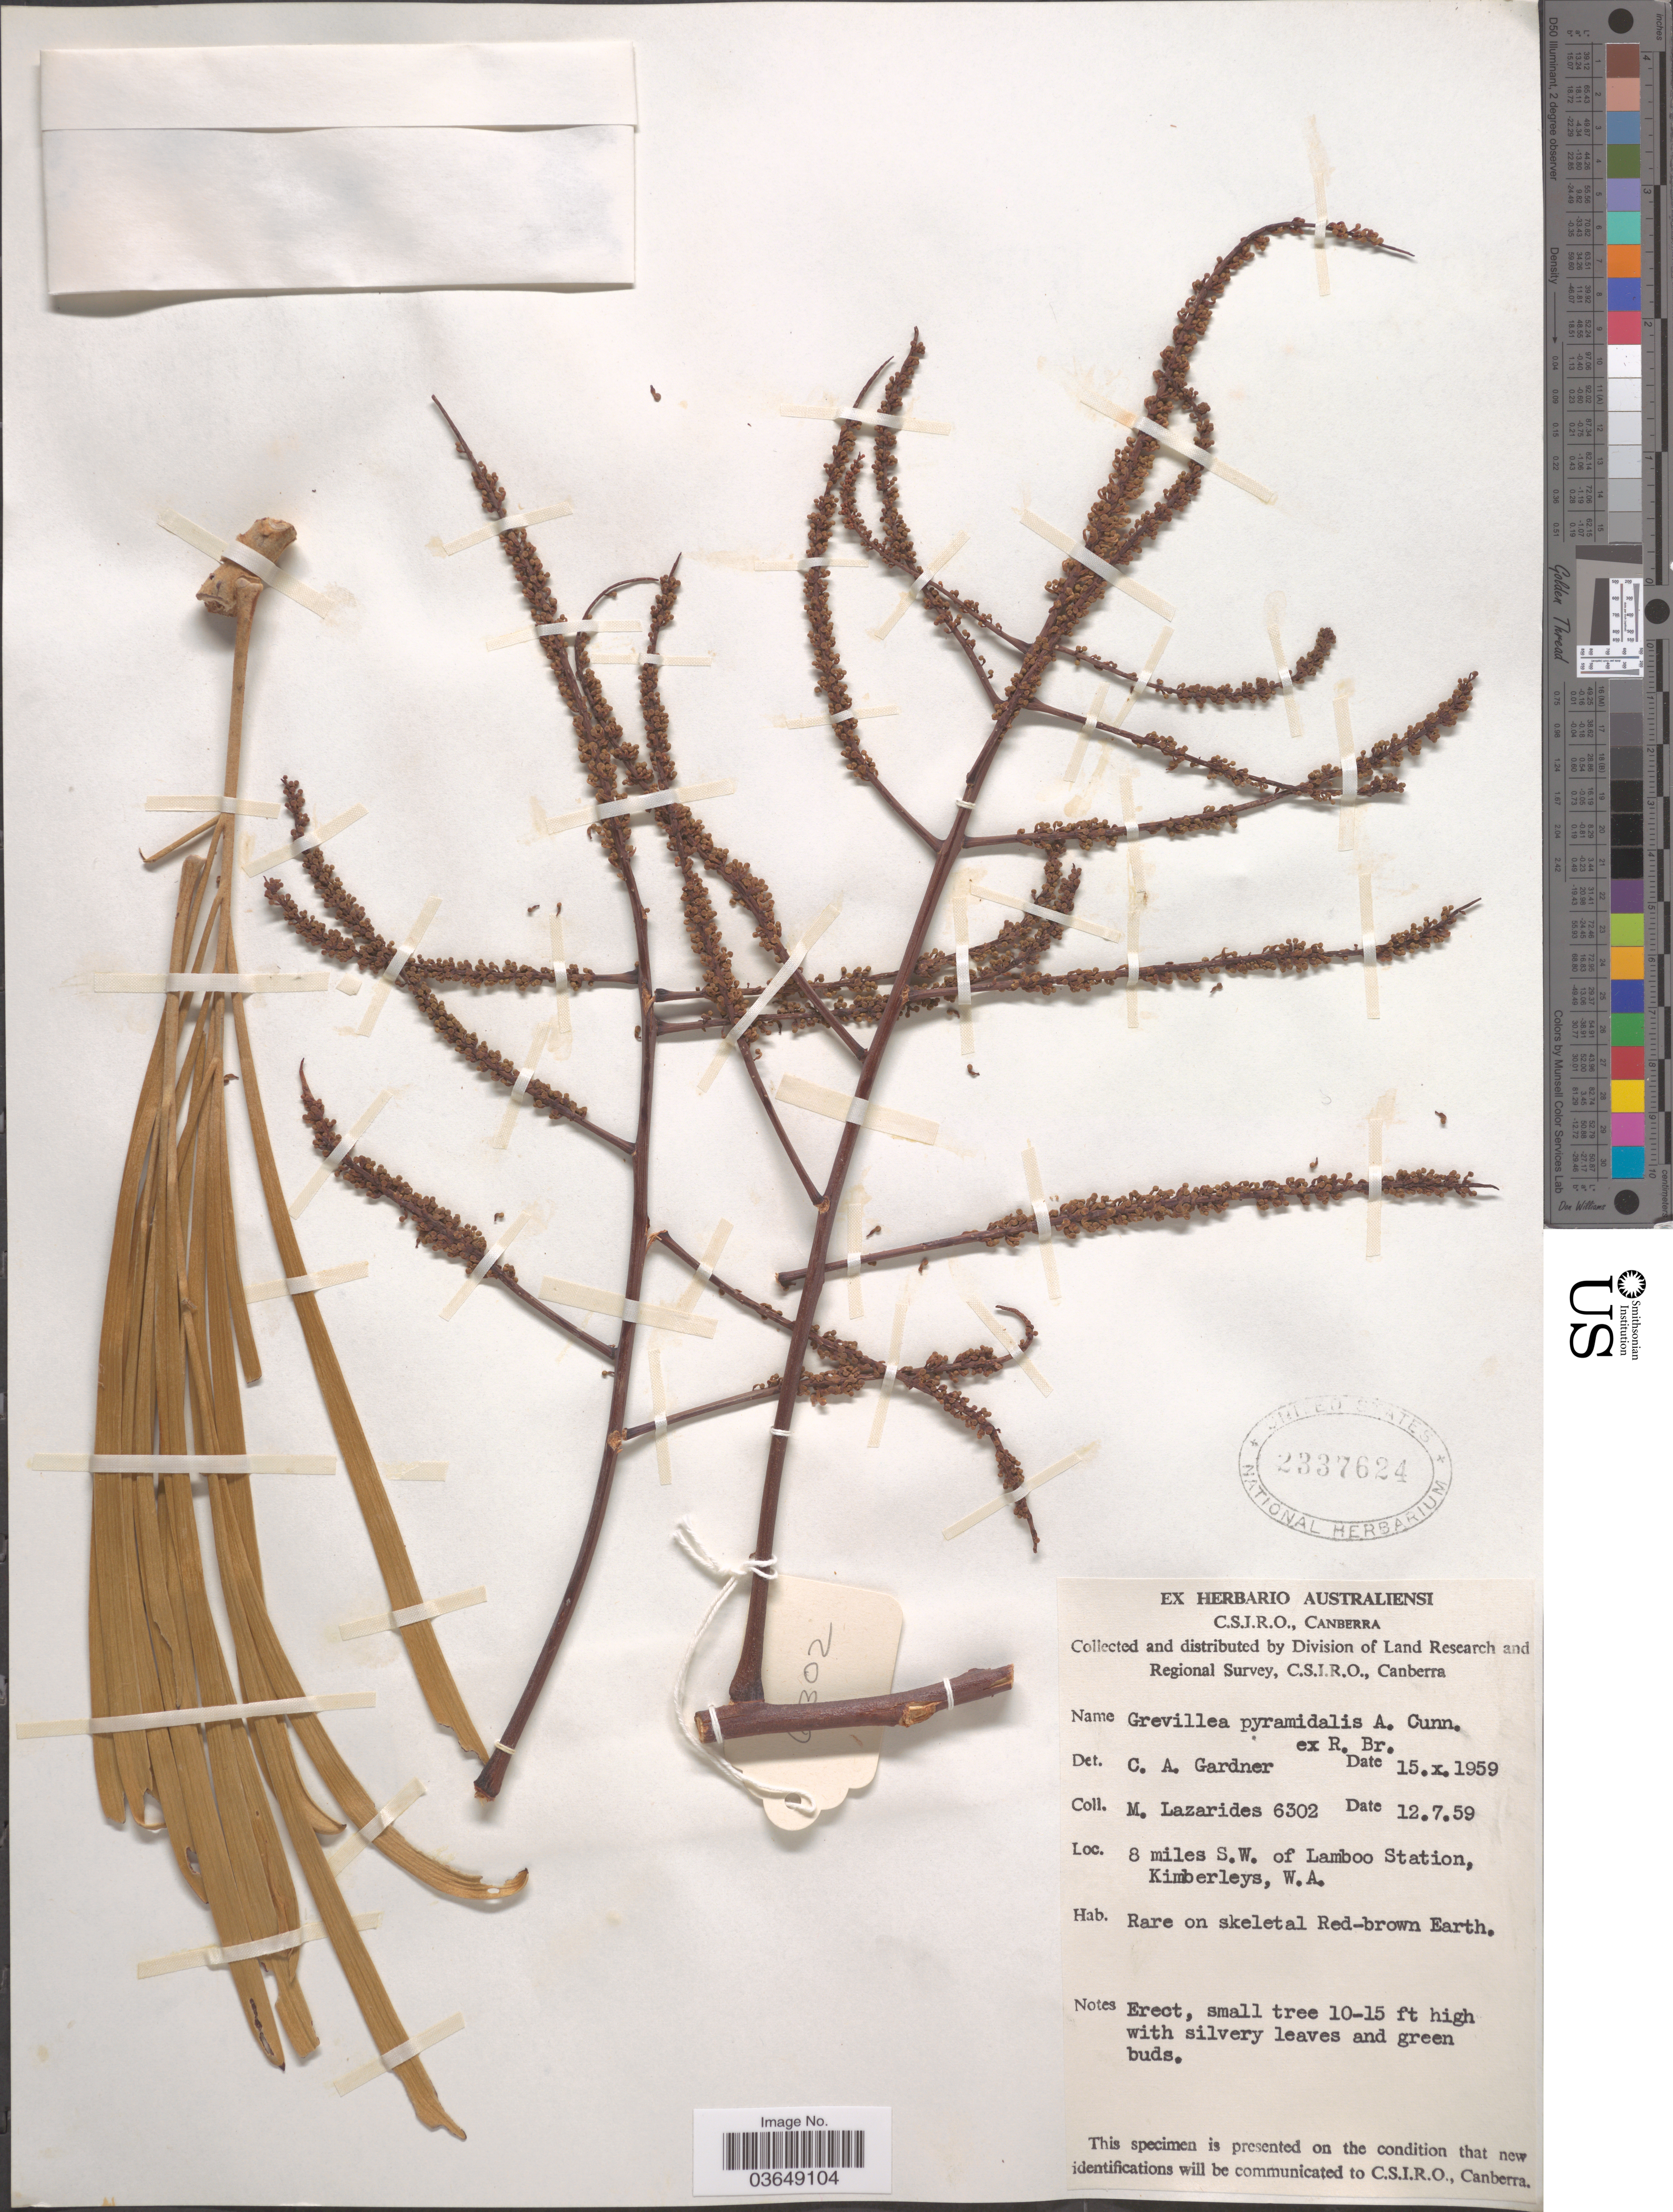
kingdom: Plantae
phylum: Tracheophyta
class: Magnoliopsida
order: Proteales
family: Proteaceae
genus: Grevillea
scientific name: Grevillea pyramidalis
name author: A. Cunn. ex R. Br.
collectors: M. Lazarides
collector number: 6302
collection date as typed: Transcribed d/m/y: 12/7/59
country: Australia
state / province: Western Australia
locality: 8 miles S.W. of Lamboo Station, Kimberleys. On skeletal Red-brown Earth.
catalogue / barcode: US 2337624